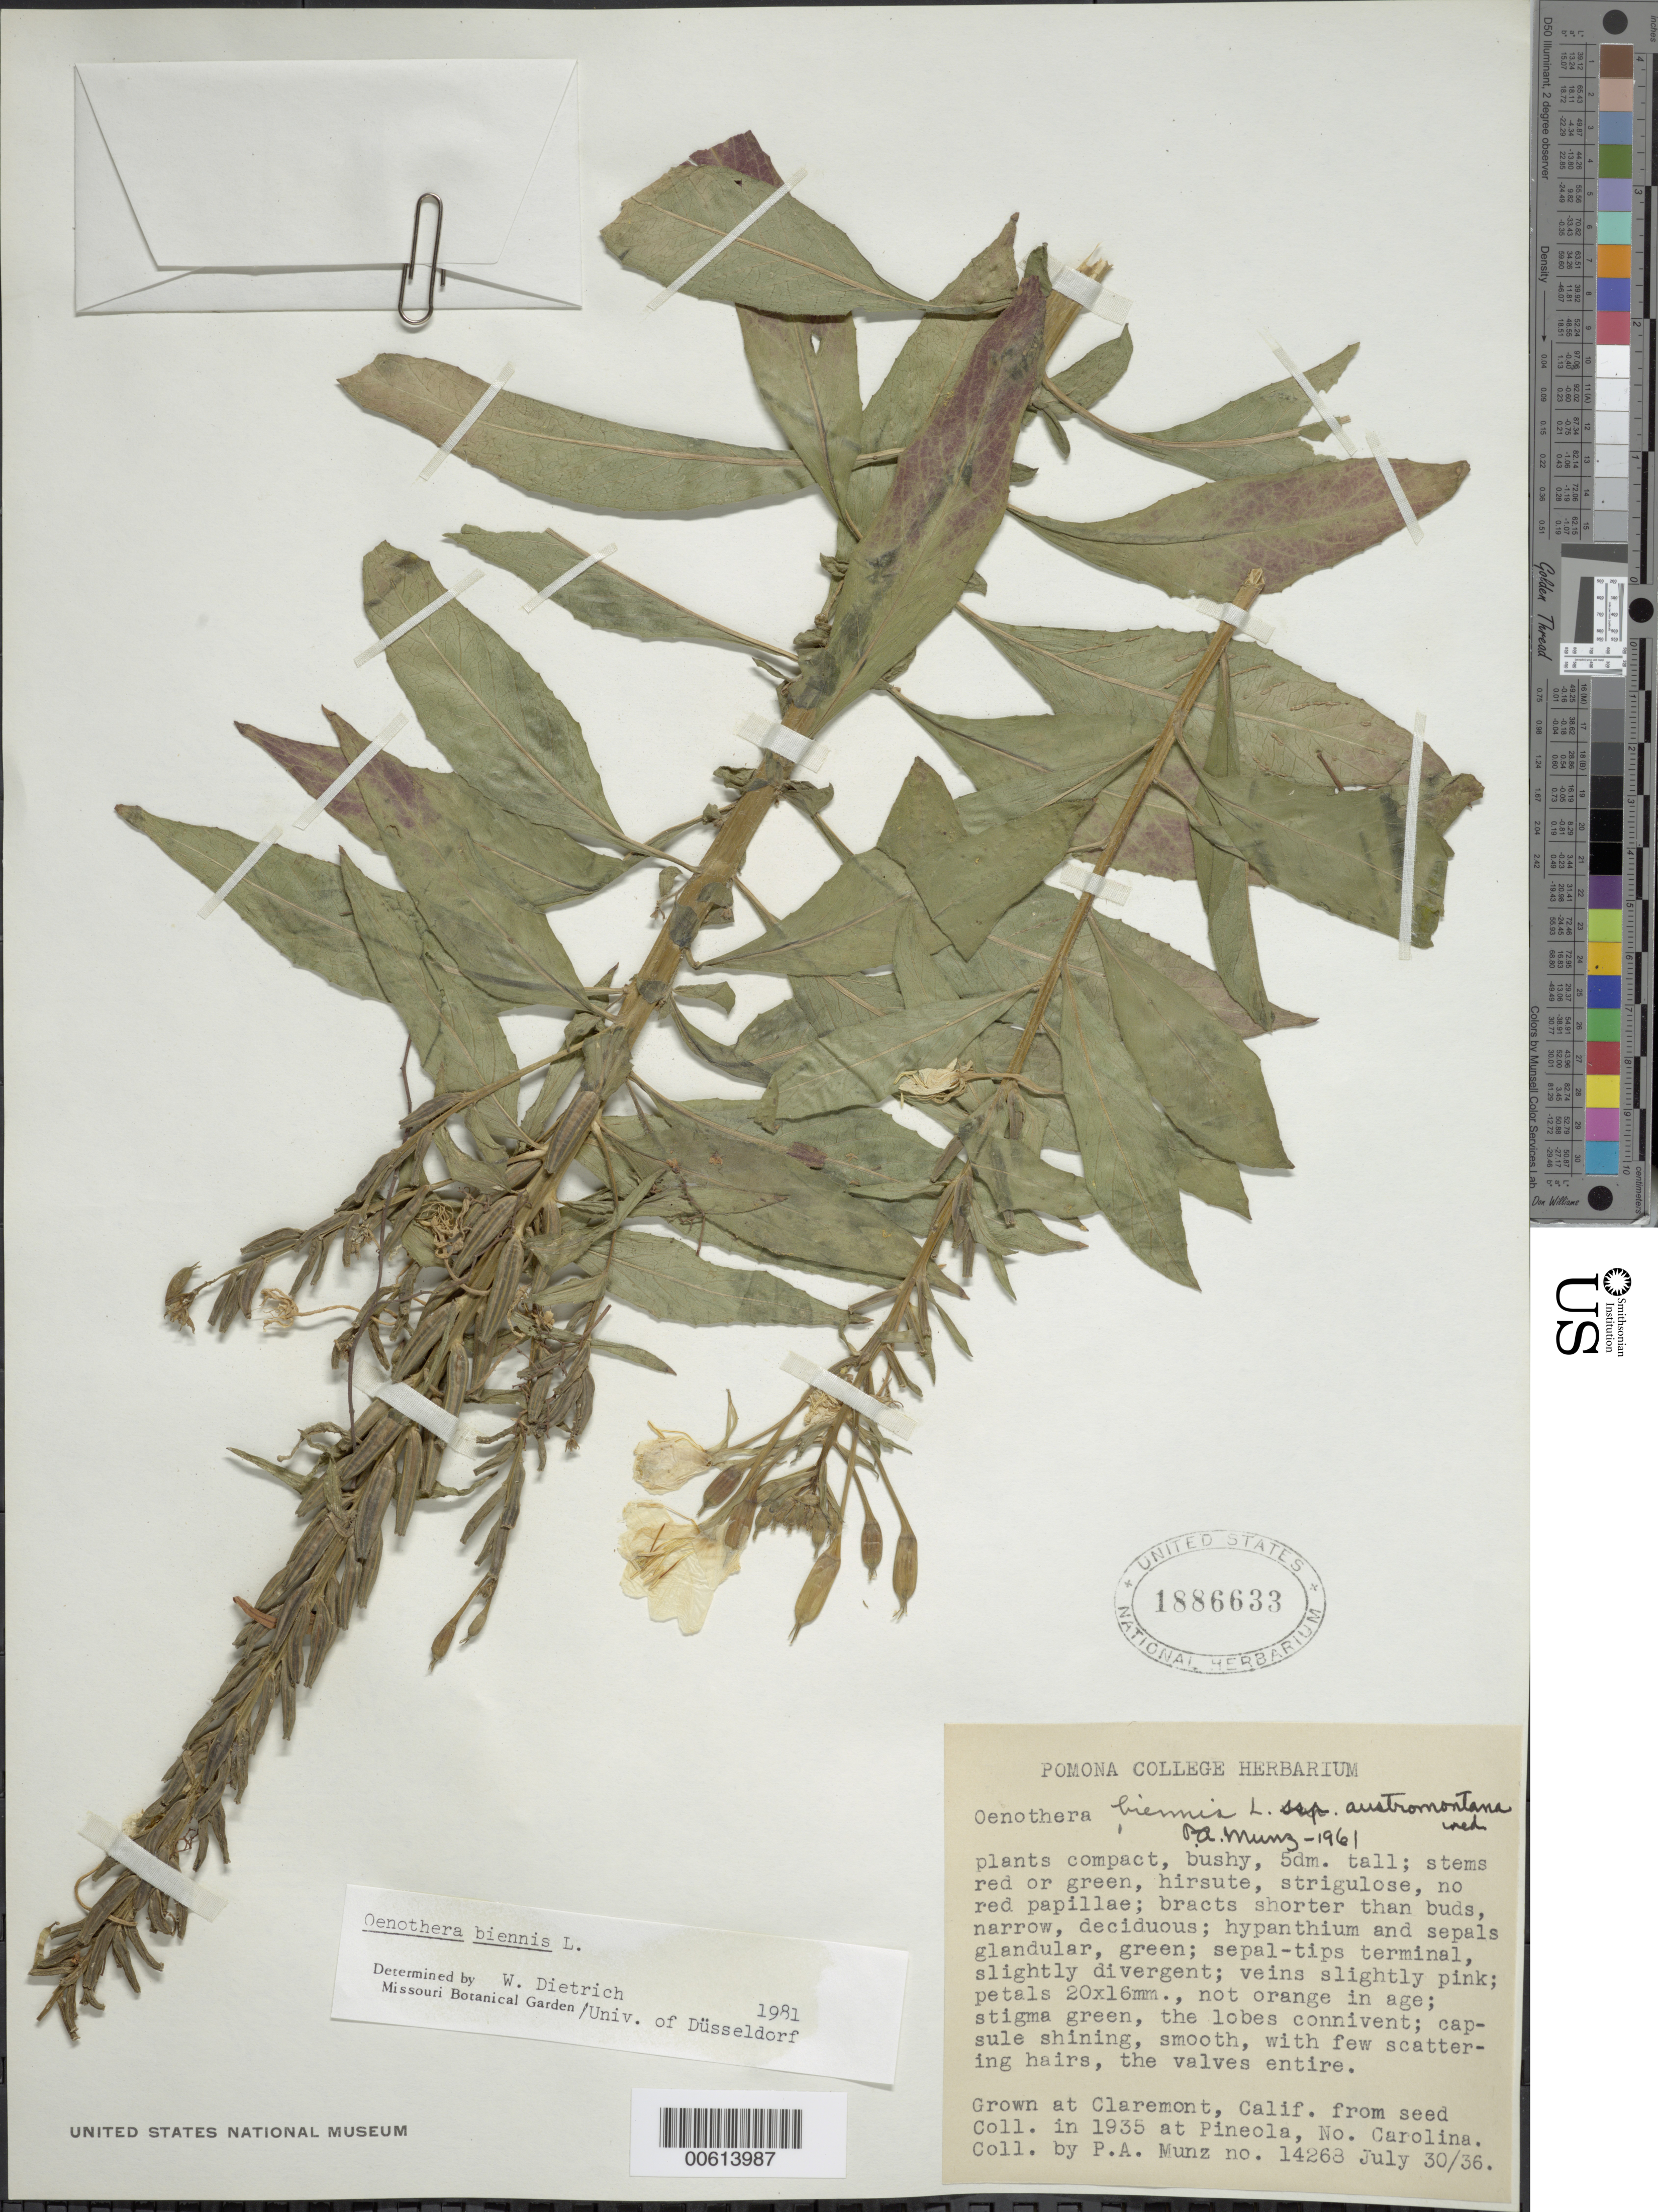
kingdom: Plantae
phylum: Tracheophyta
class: Magnoliopsida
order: Myrtales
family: Onagraceae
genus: Oenothera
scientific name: Oenothera biennis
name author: L.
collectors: P. A. Munz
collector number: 14268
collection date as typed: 30 Jul 1936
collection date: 1936-07-30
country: United States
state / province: California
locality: Claremont, Pomona College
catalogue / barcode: US 1886633